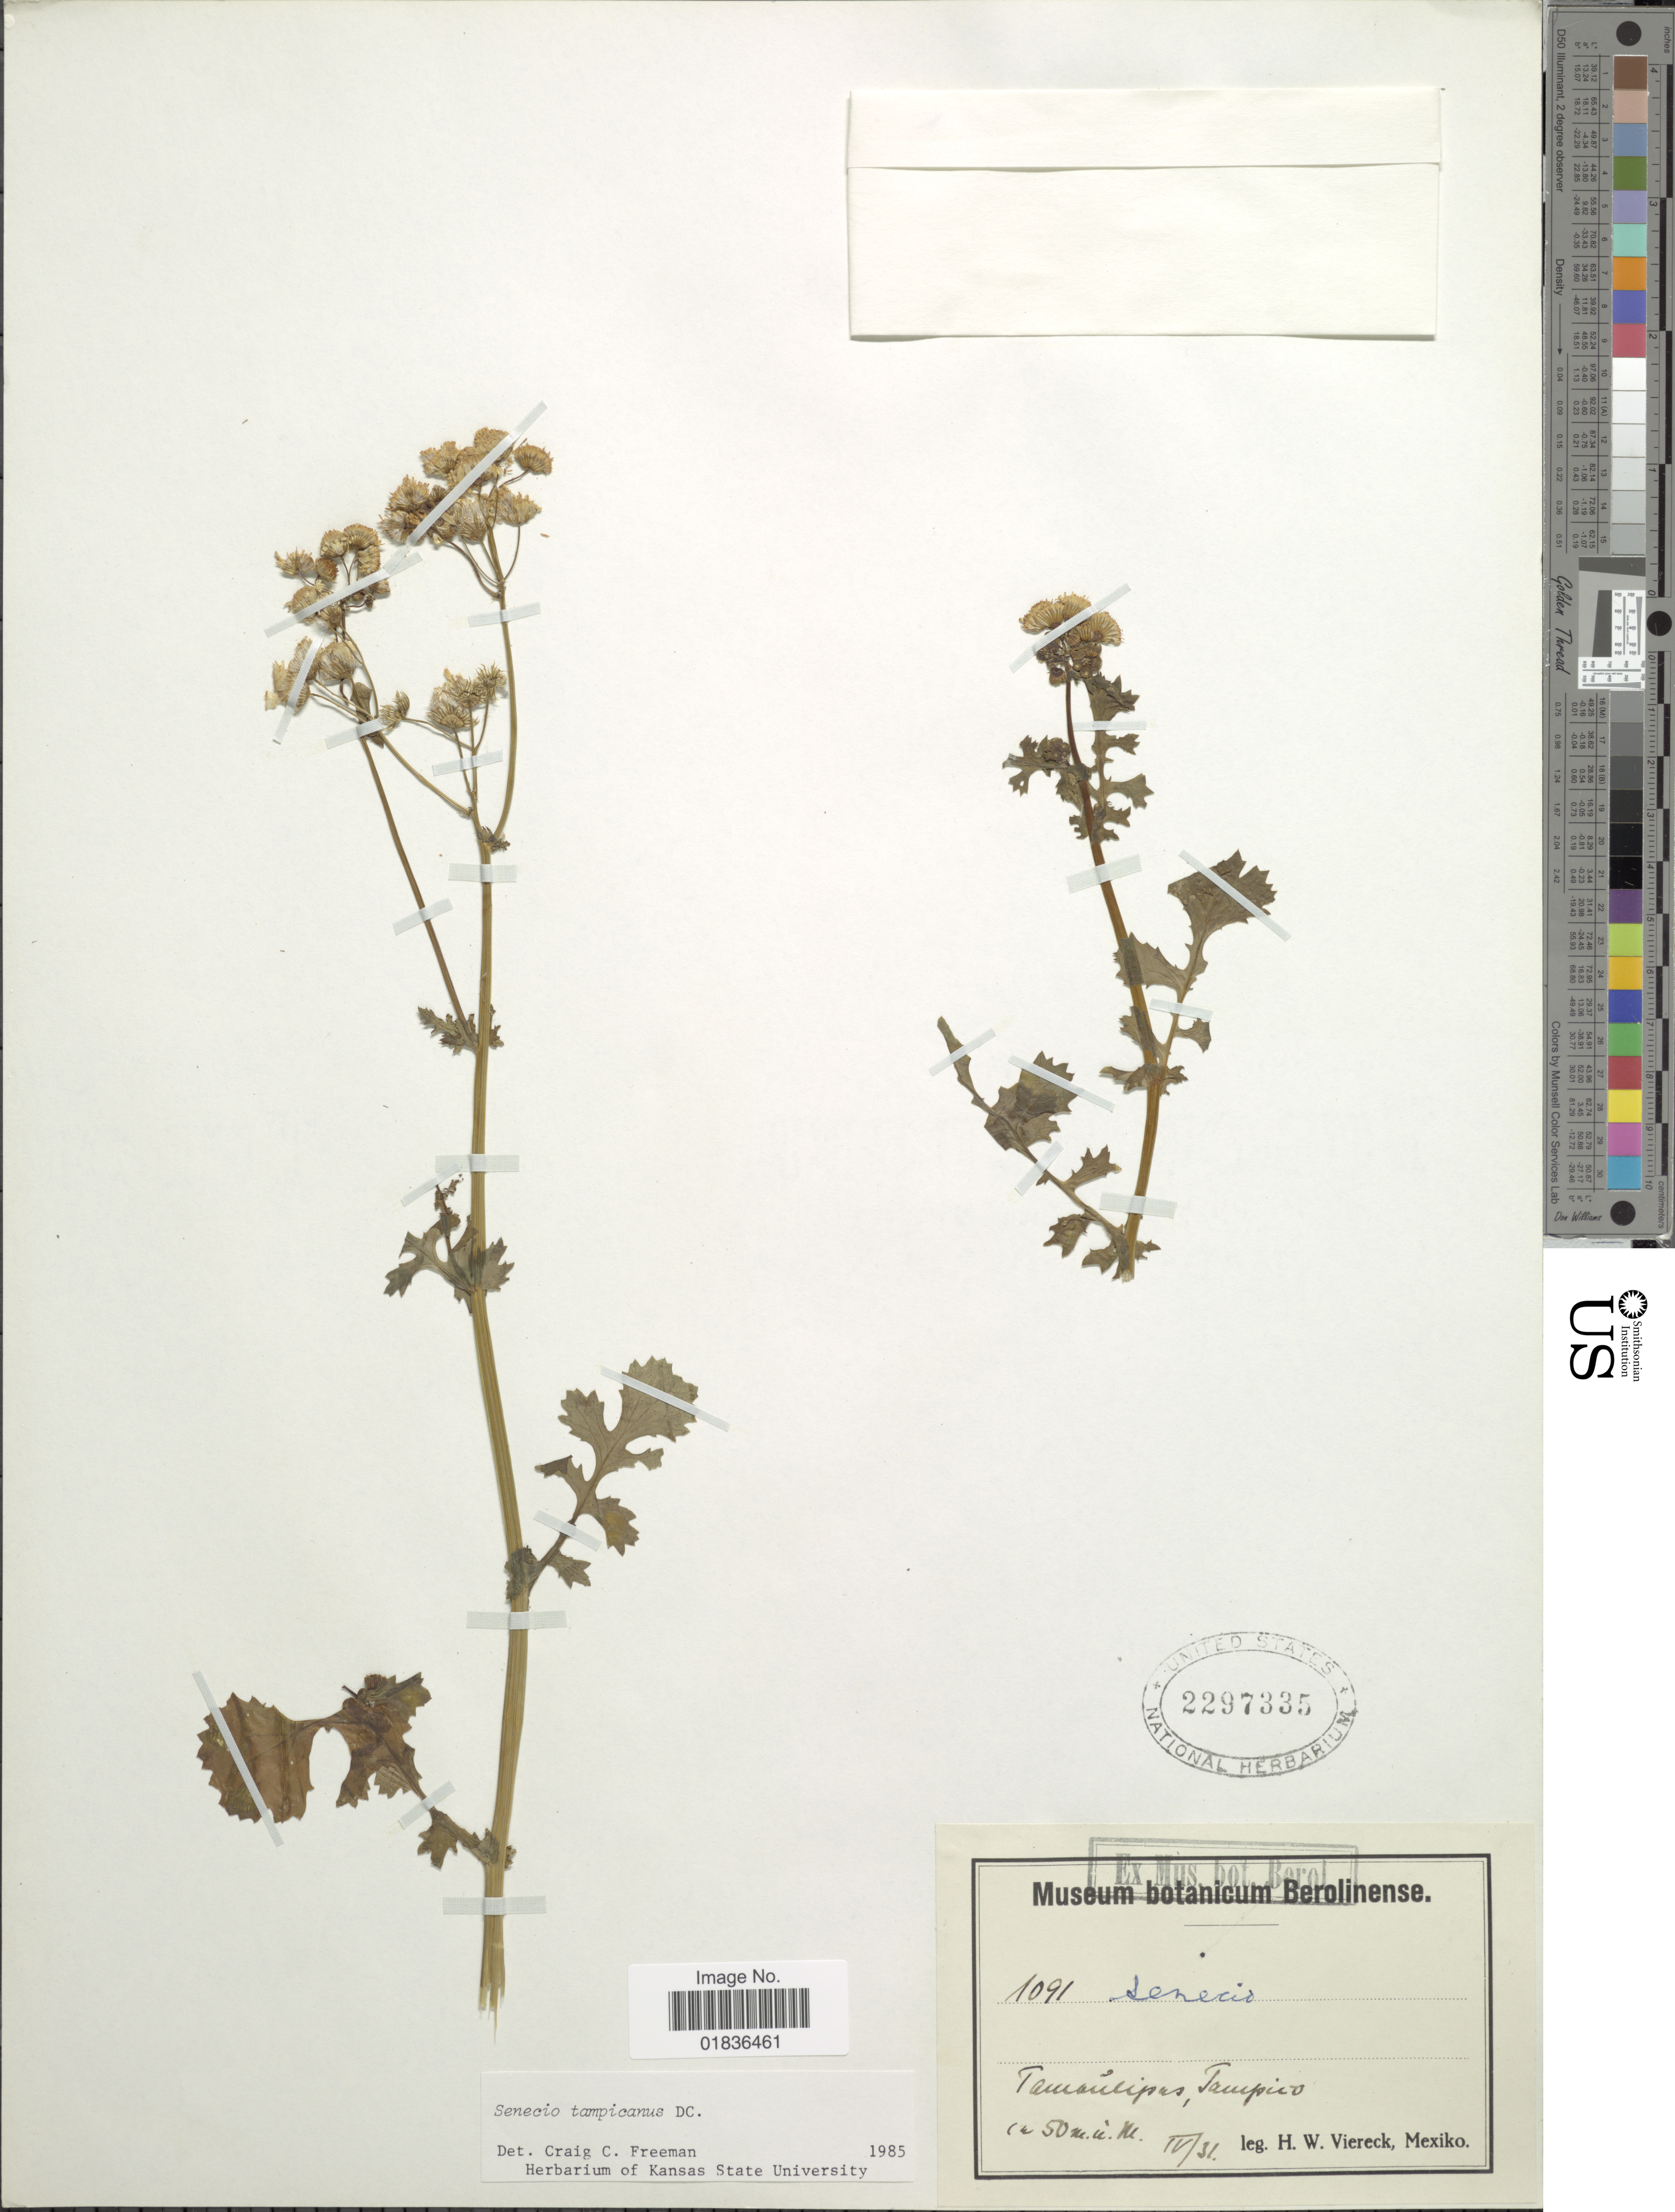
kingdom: Plantae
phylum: Tracheophyta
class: Magnoliopsida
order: Asterales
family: Asteraceae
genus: Senecio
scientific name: Senecio tampicanus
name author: DC.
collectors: H. W. Viereck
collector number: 1091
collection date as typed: Transcribed d/m/y: /4/31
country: Mexico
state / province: Tamaulipas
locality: Tampico.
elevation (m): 50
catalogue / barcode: US 2297335